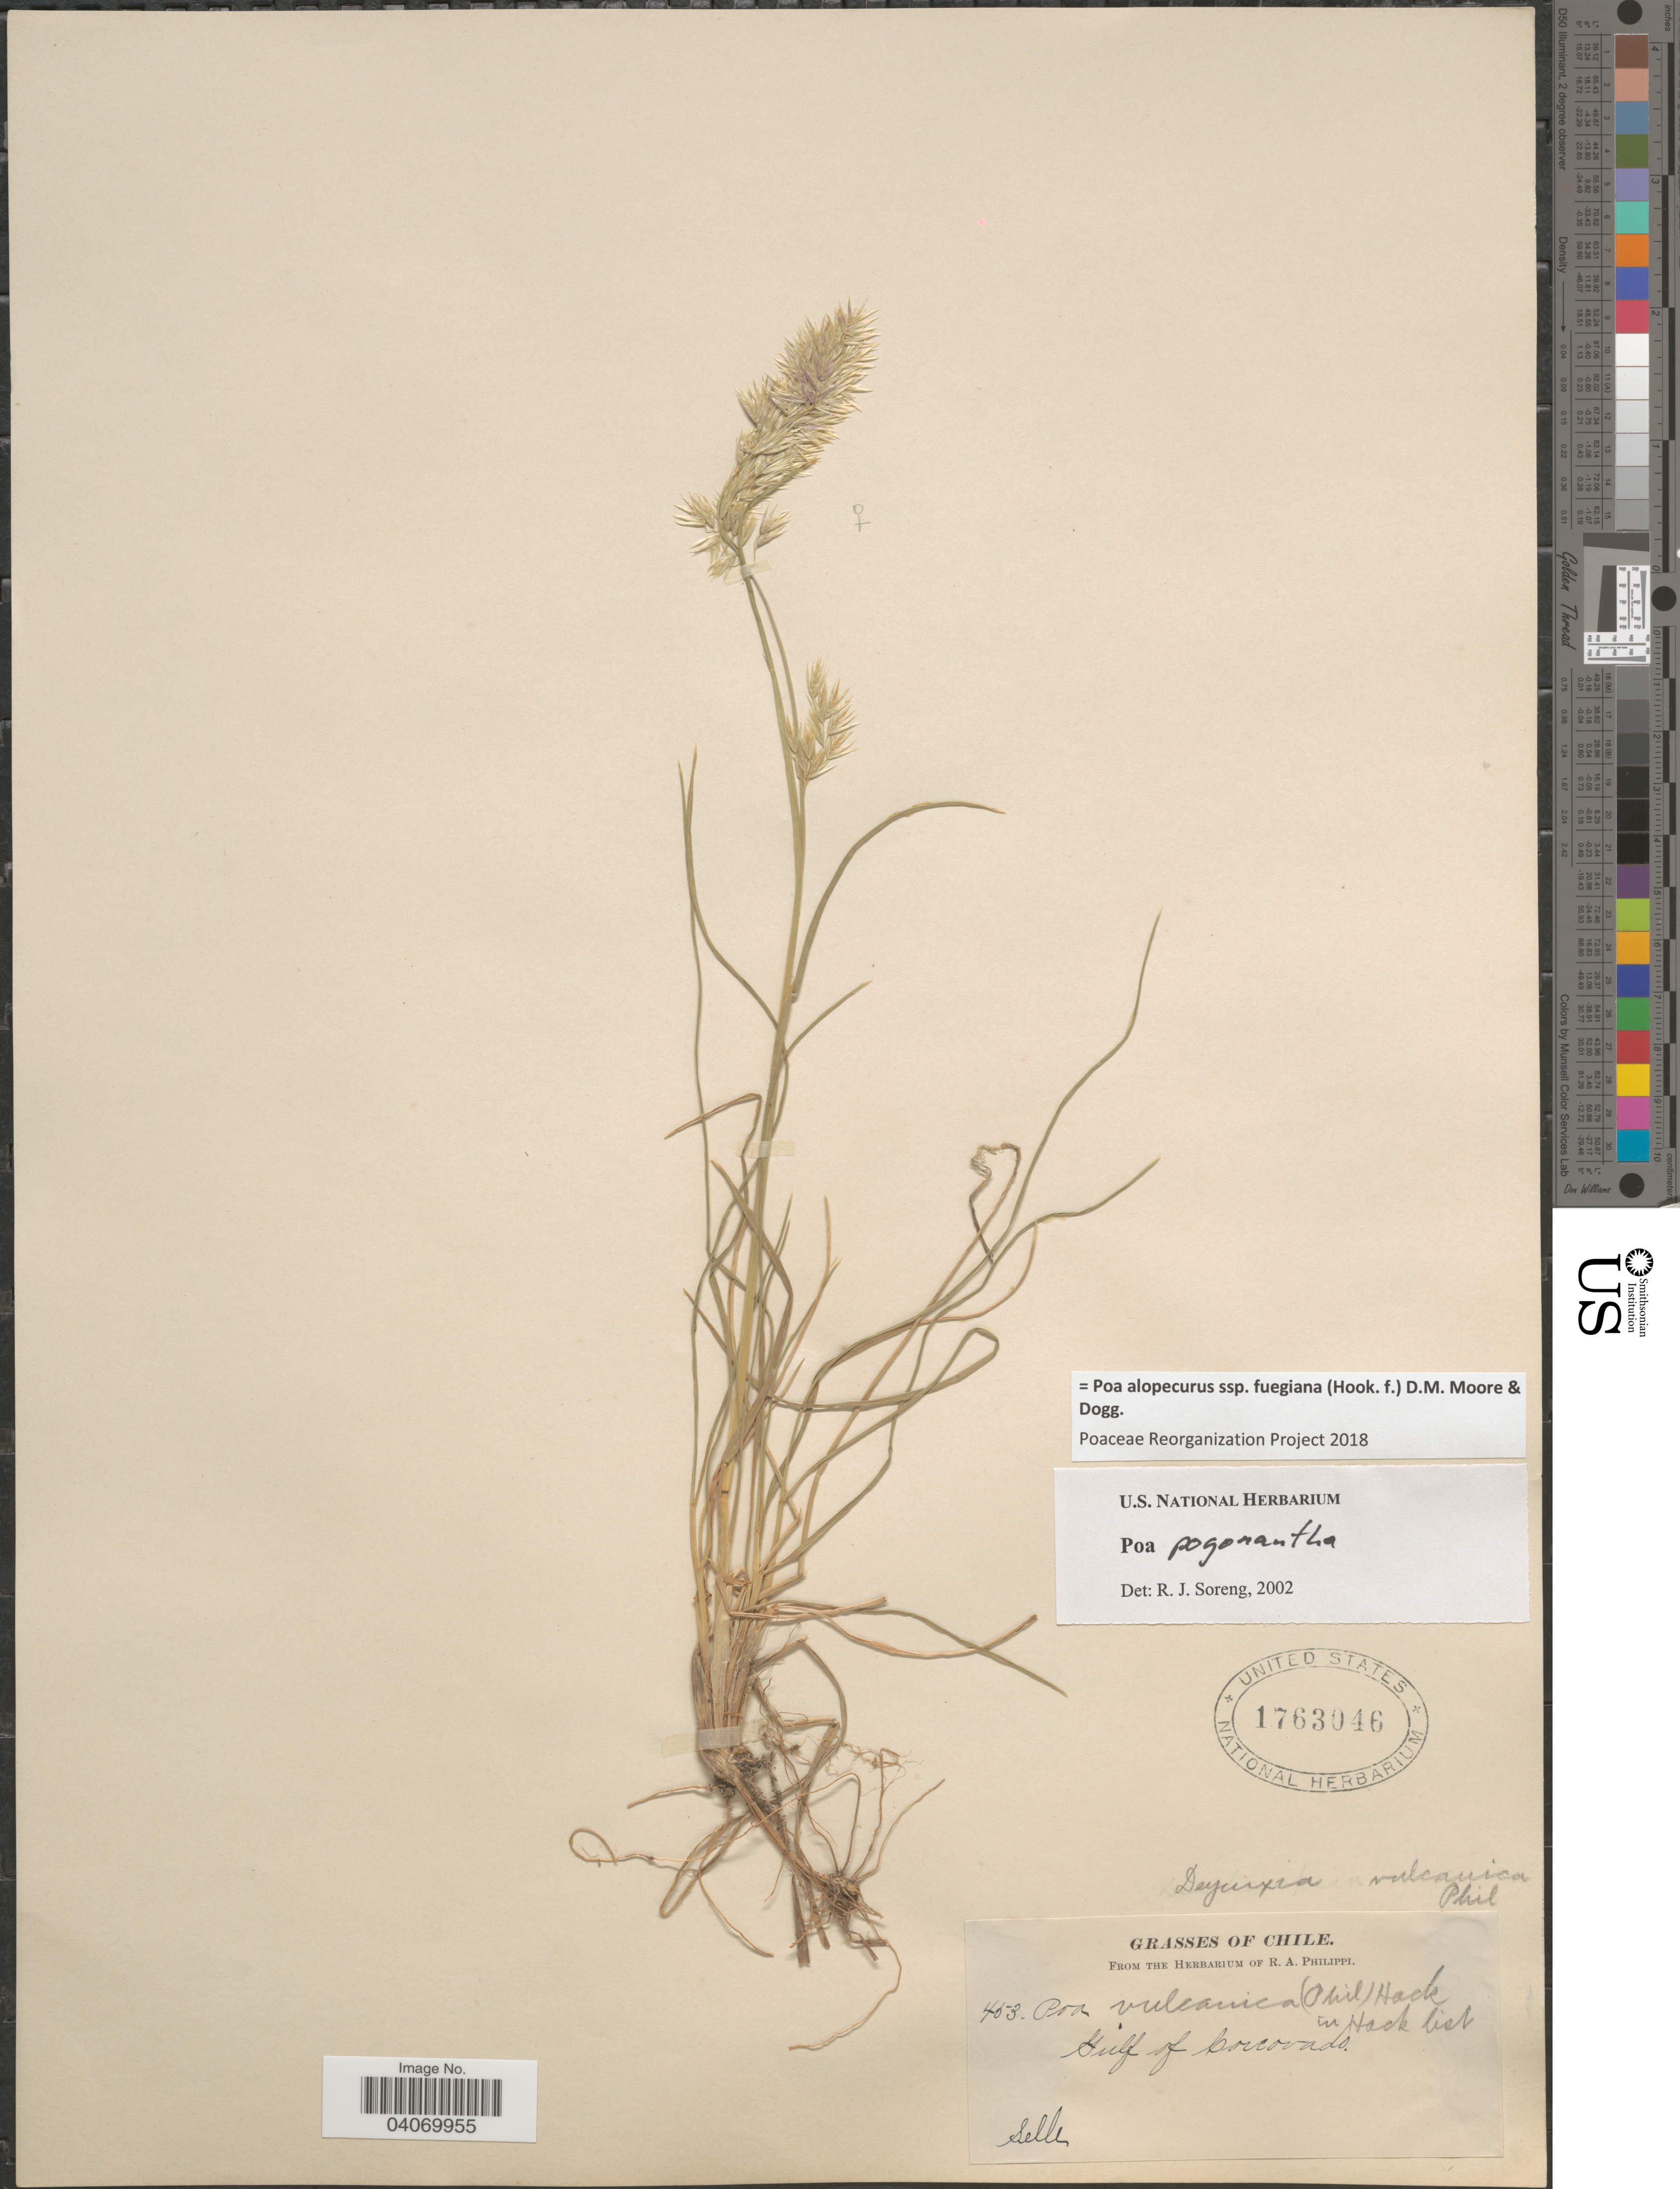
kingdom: Plantae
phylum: Tracheophyta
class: Liliopsida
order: Poales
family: Poaceae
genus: Poa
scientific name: Poa alopecurus subsp. fuegiana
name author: (Hook. f.) D.M. Moore & Dogg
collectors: Selle, --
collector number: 453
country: Chile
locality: Gulf of Corcovado.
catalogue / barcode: US 1763046